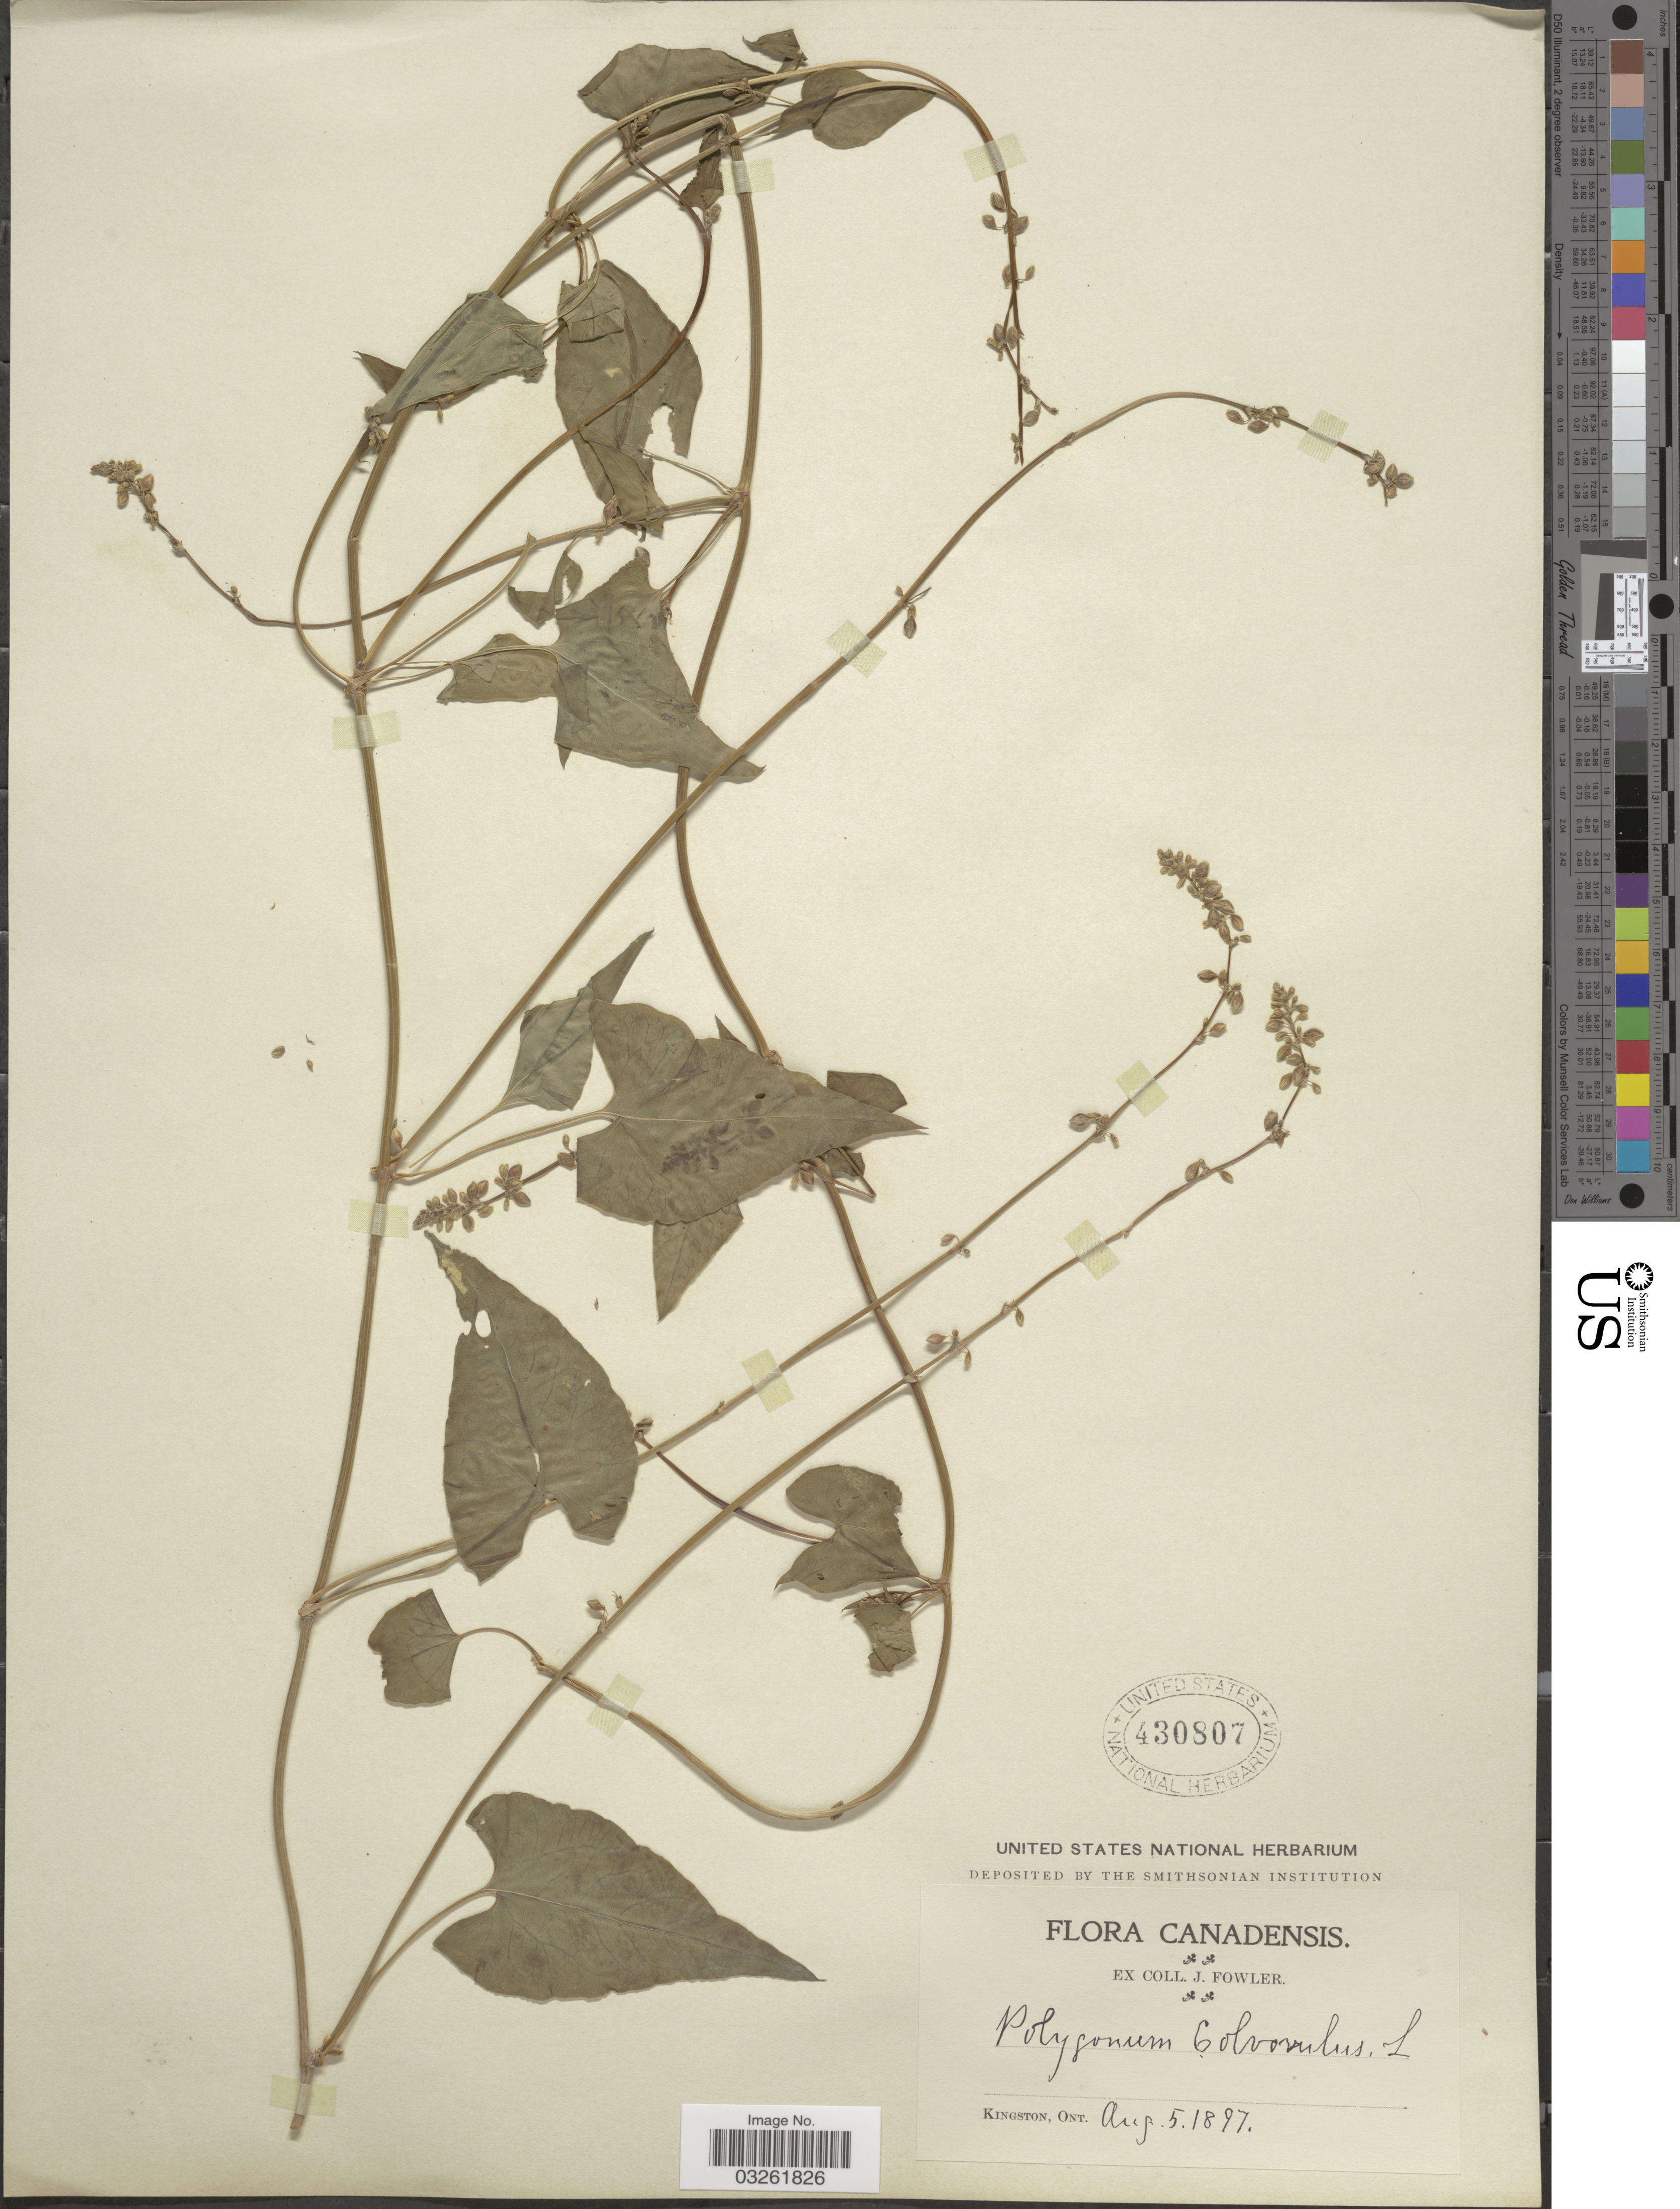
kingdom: Plantae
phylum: Tracheophyta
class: Magnoliopsida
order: Caryophyllales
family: Polygonaceae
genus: Fallopia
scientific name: Fallopia convolvulus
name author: (L.) Á. Löve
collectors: J. Fowler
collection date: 1897-08-05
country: Canada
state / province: Ontario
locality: Kingston.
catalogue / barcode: US 430807